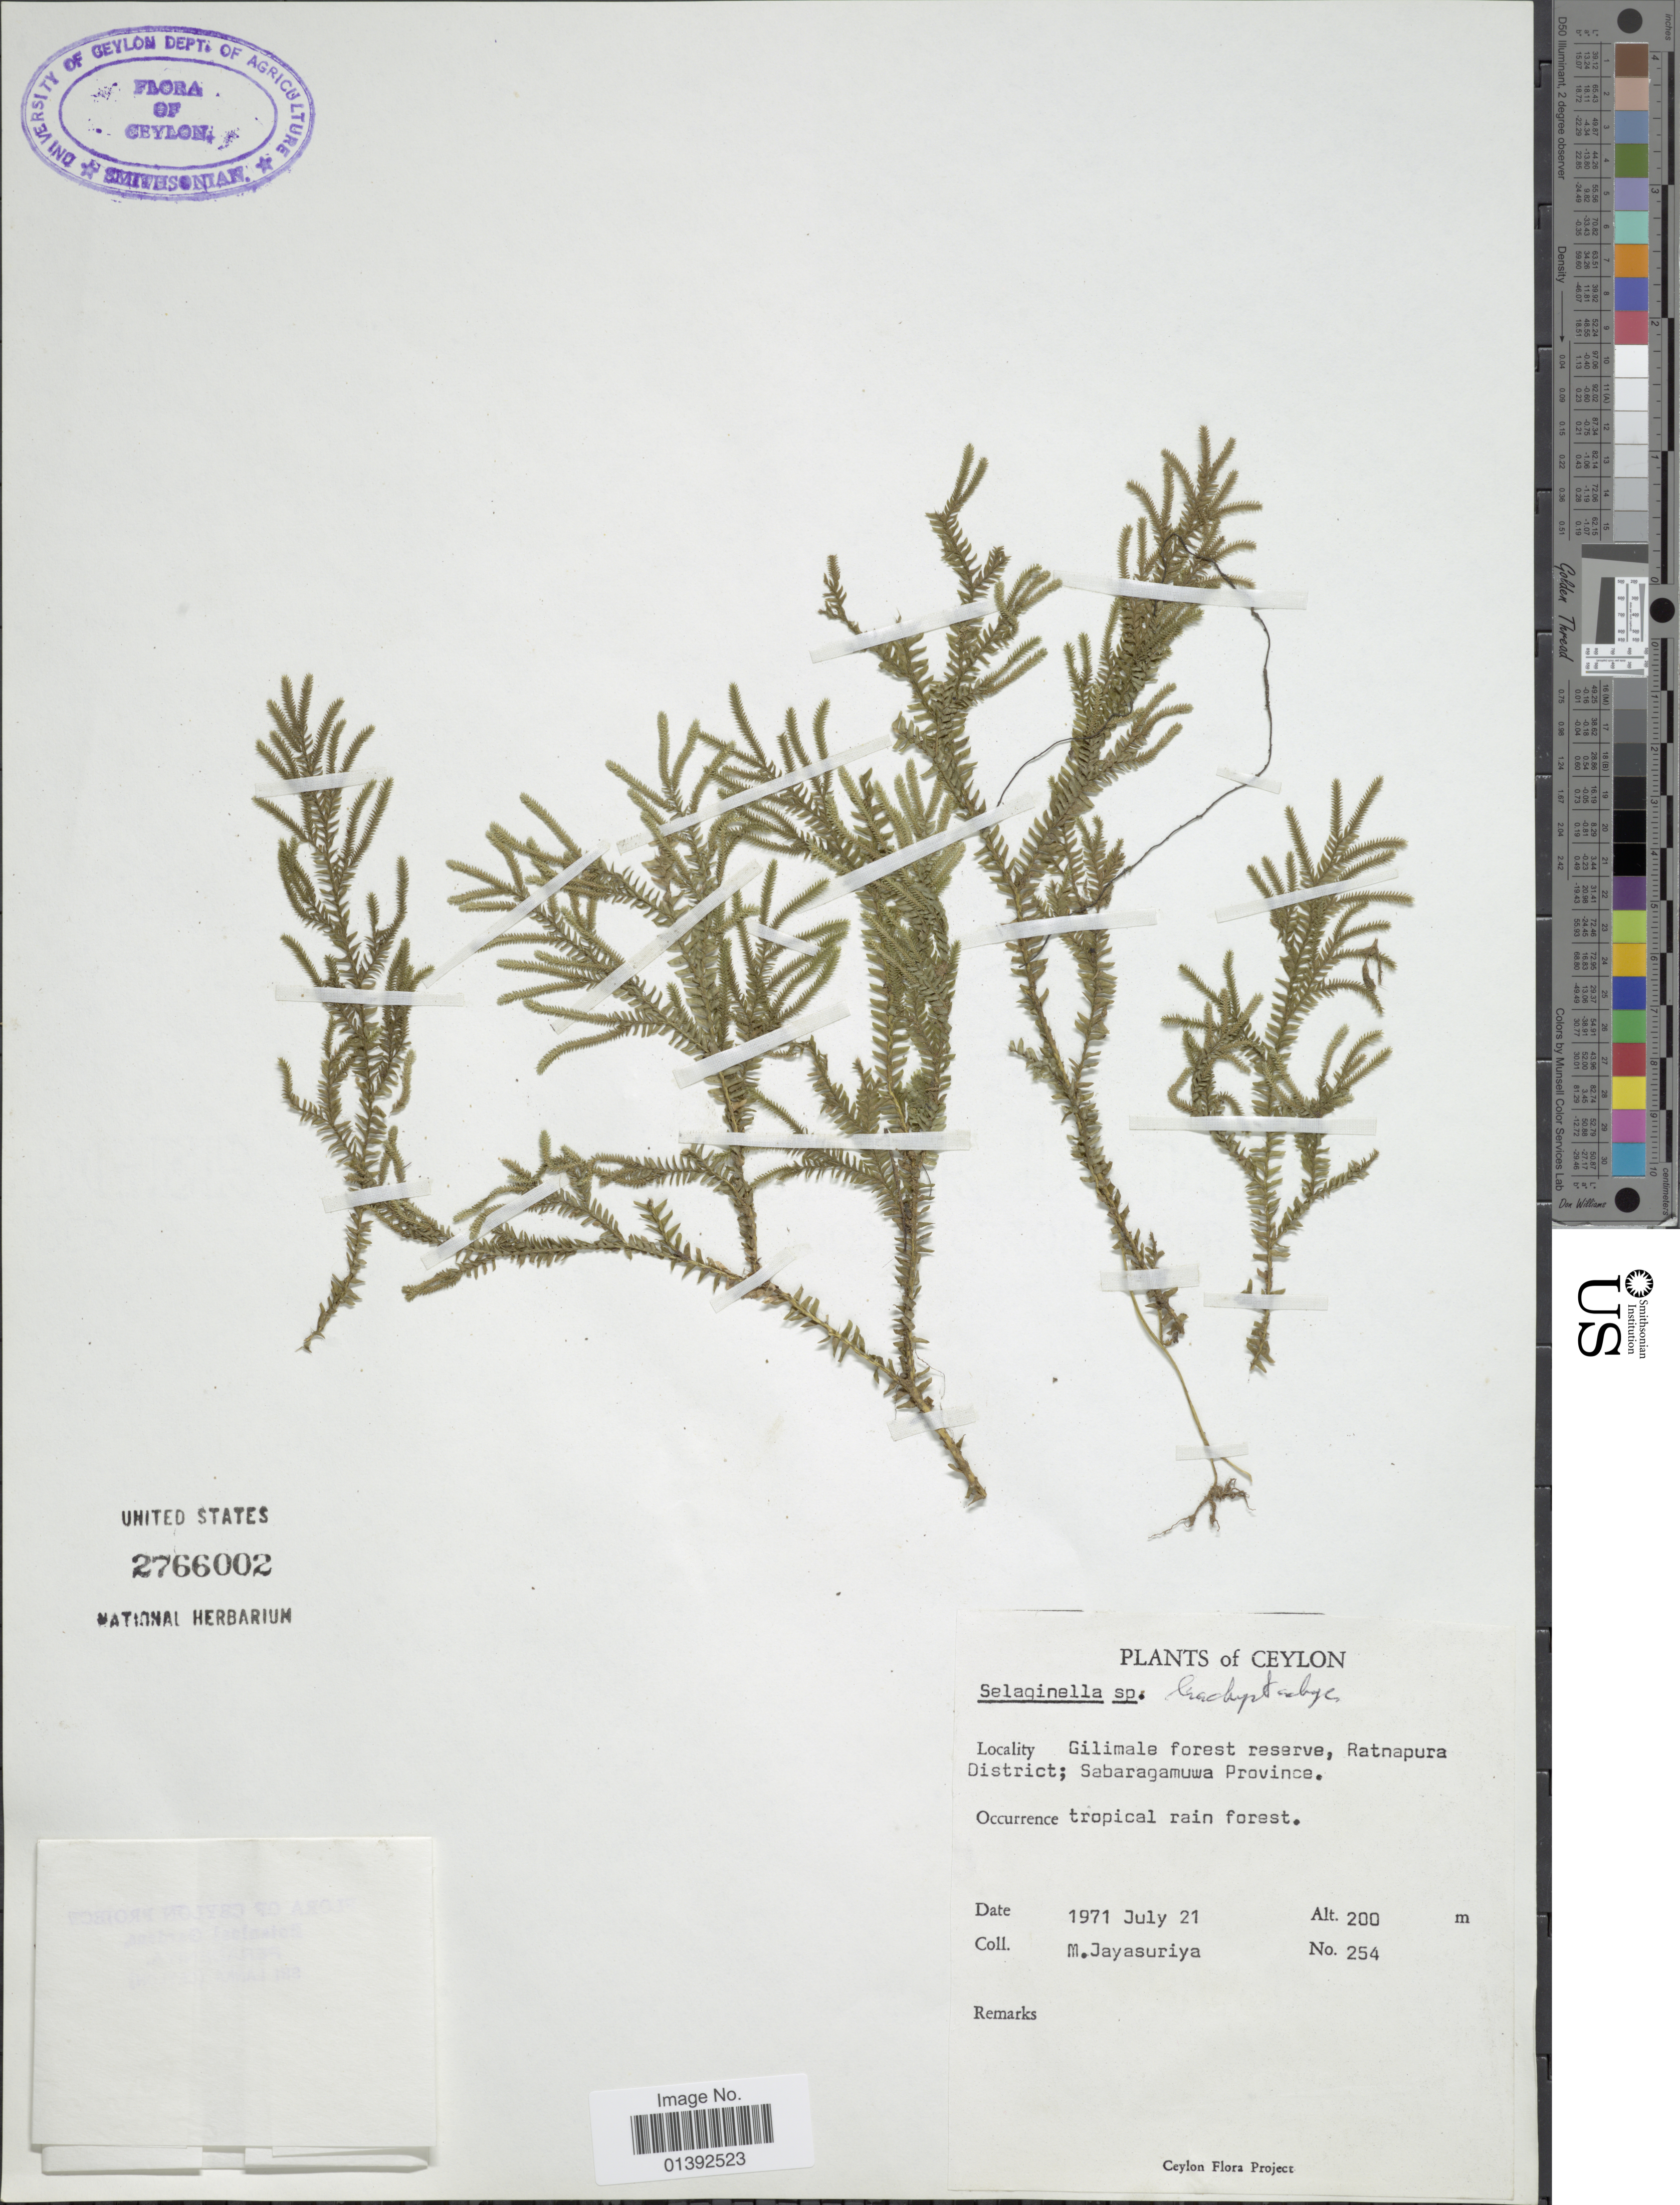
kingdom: Plantae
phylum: Tracheophyta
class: Lycopodiopsida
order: Selaginellales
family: Selaginellaceae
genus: Selaginella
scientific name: Selaginella brachystachya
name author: (Hook. & Grev.) Spring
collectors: M. Jayasuriya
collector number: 254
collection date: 1971-07-21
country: Sri Lanka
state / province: Sabaragamuwa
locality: Ceylon, Glimale forest reserve, Ratnapura District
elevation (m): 200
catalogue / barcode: US 2766002